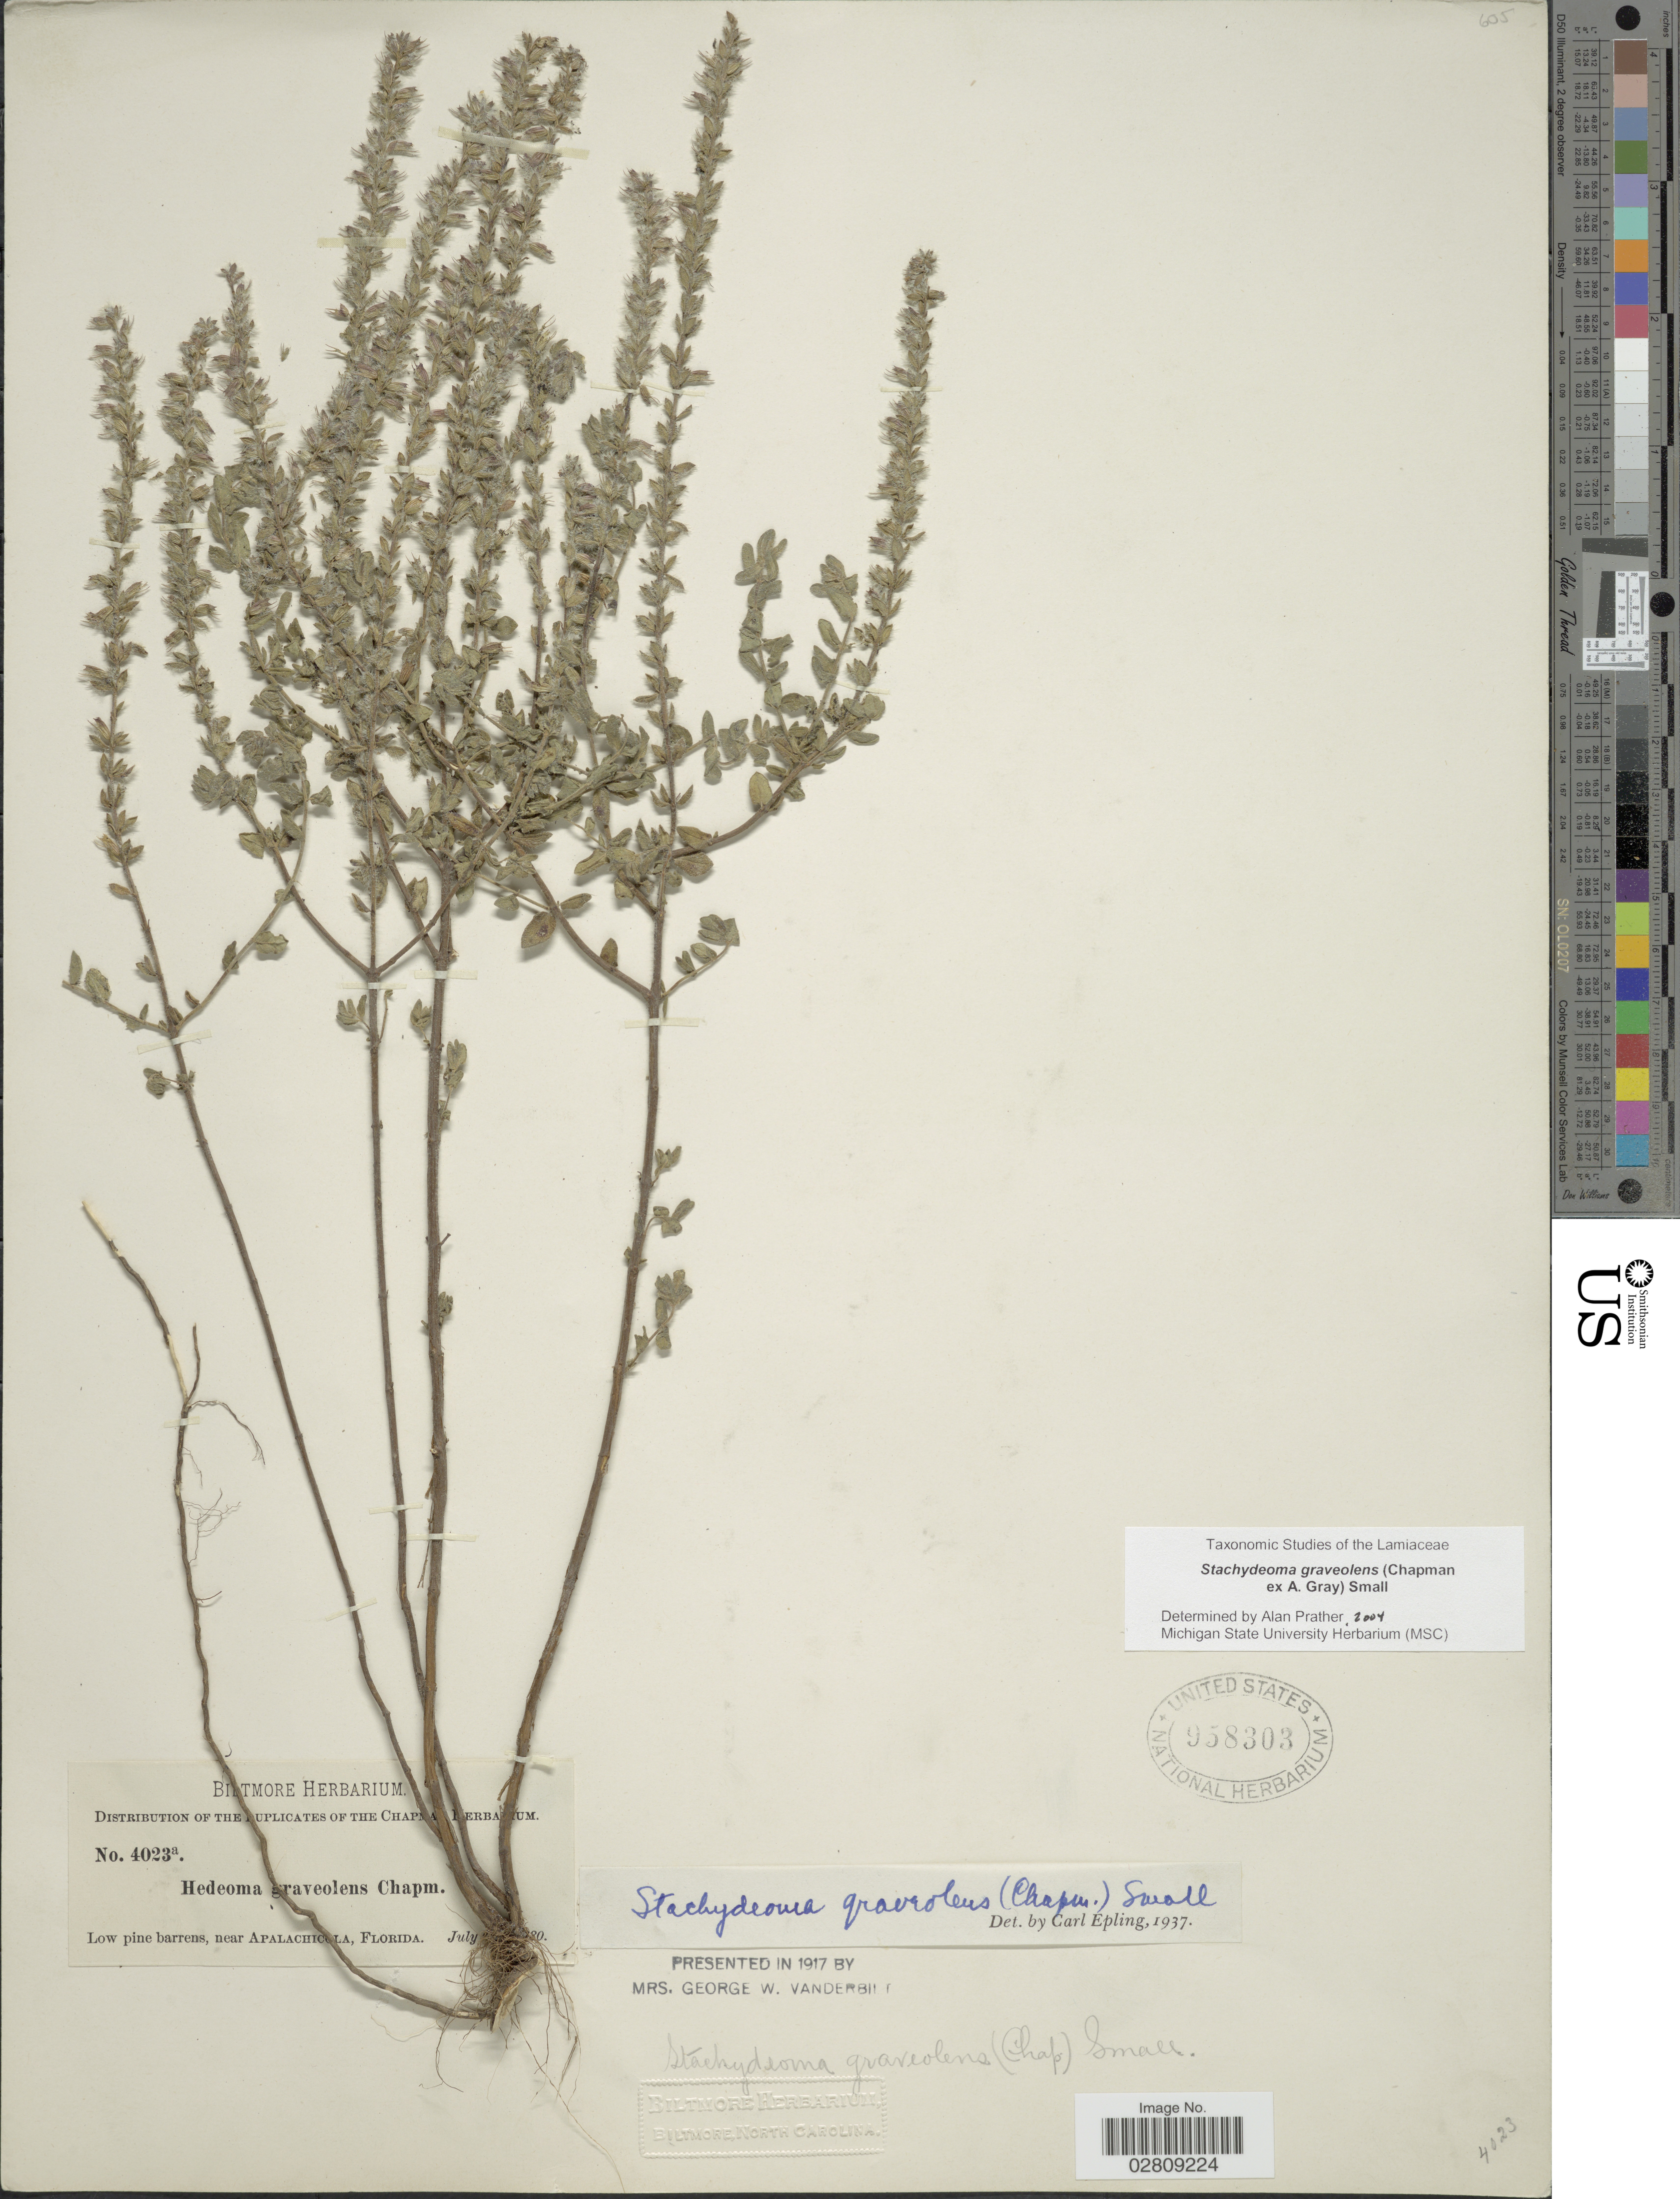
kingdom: Plantae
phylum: Tracheophyta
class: Magnoliopsida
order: Lamiales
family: Lamiaceae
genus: Stachydeoma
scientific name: Stachydeoma graveolens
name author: (Chapm. ex A. Gray) Small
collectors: ex herb. Biltmore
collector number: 4023a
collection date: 1930-07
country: United States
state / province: Florida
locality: Near Apalachicola.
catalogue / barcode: US 958303